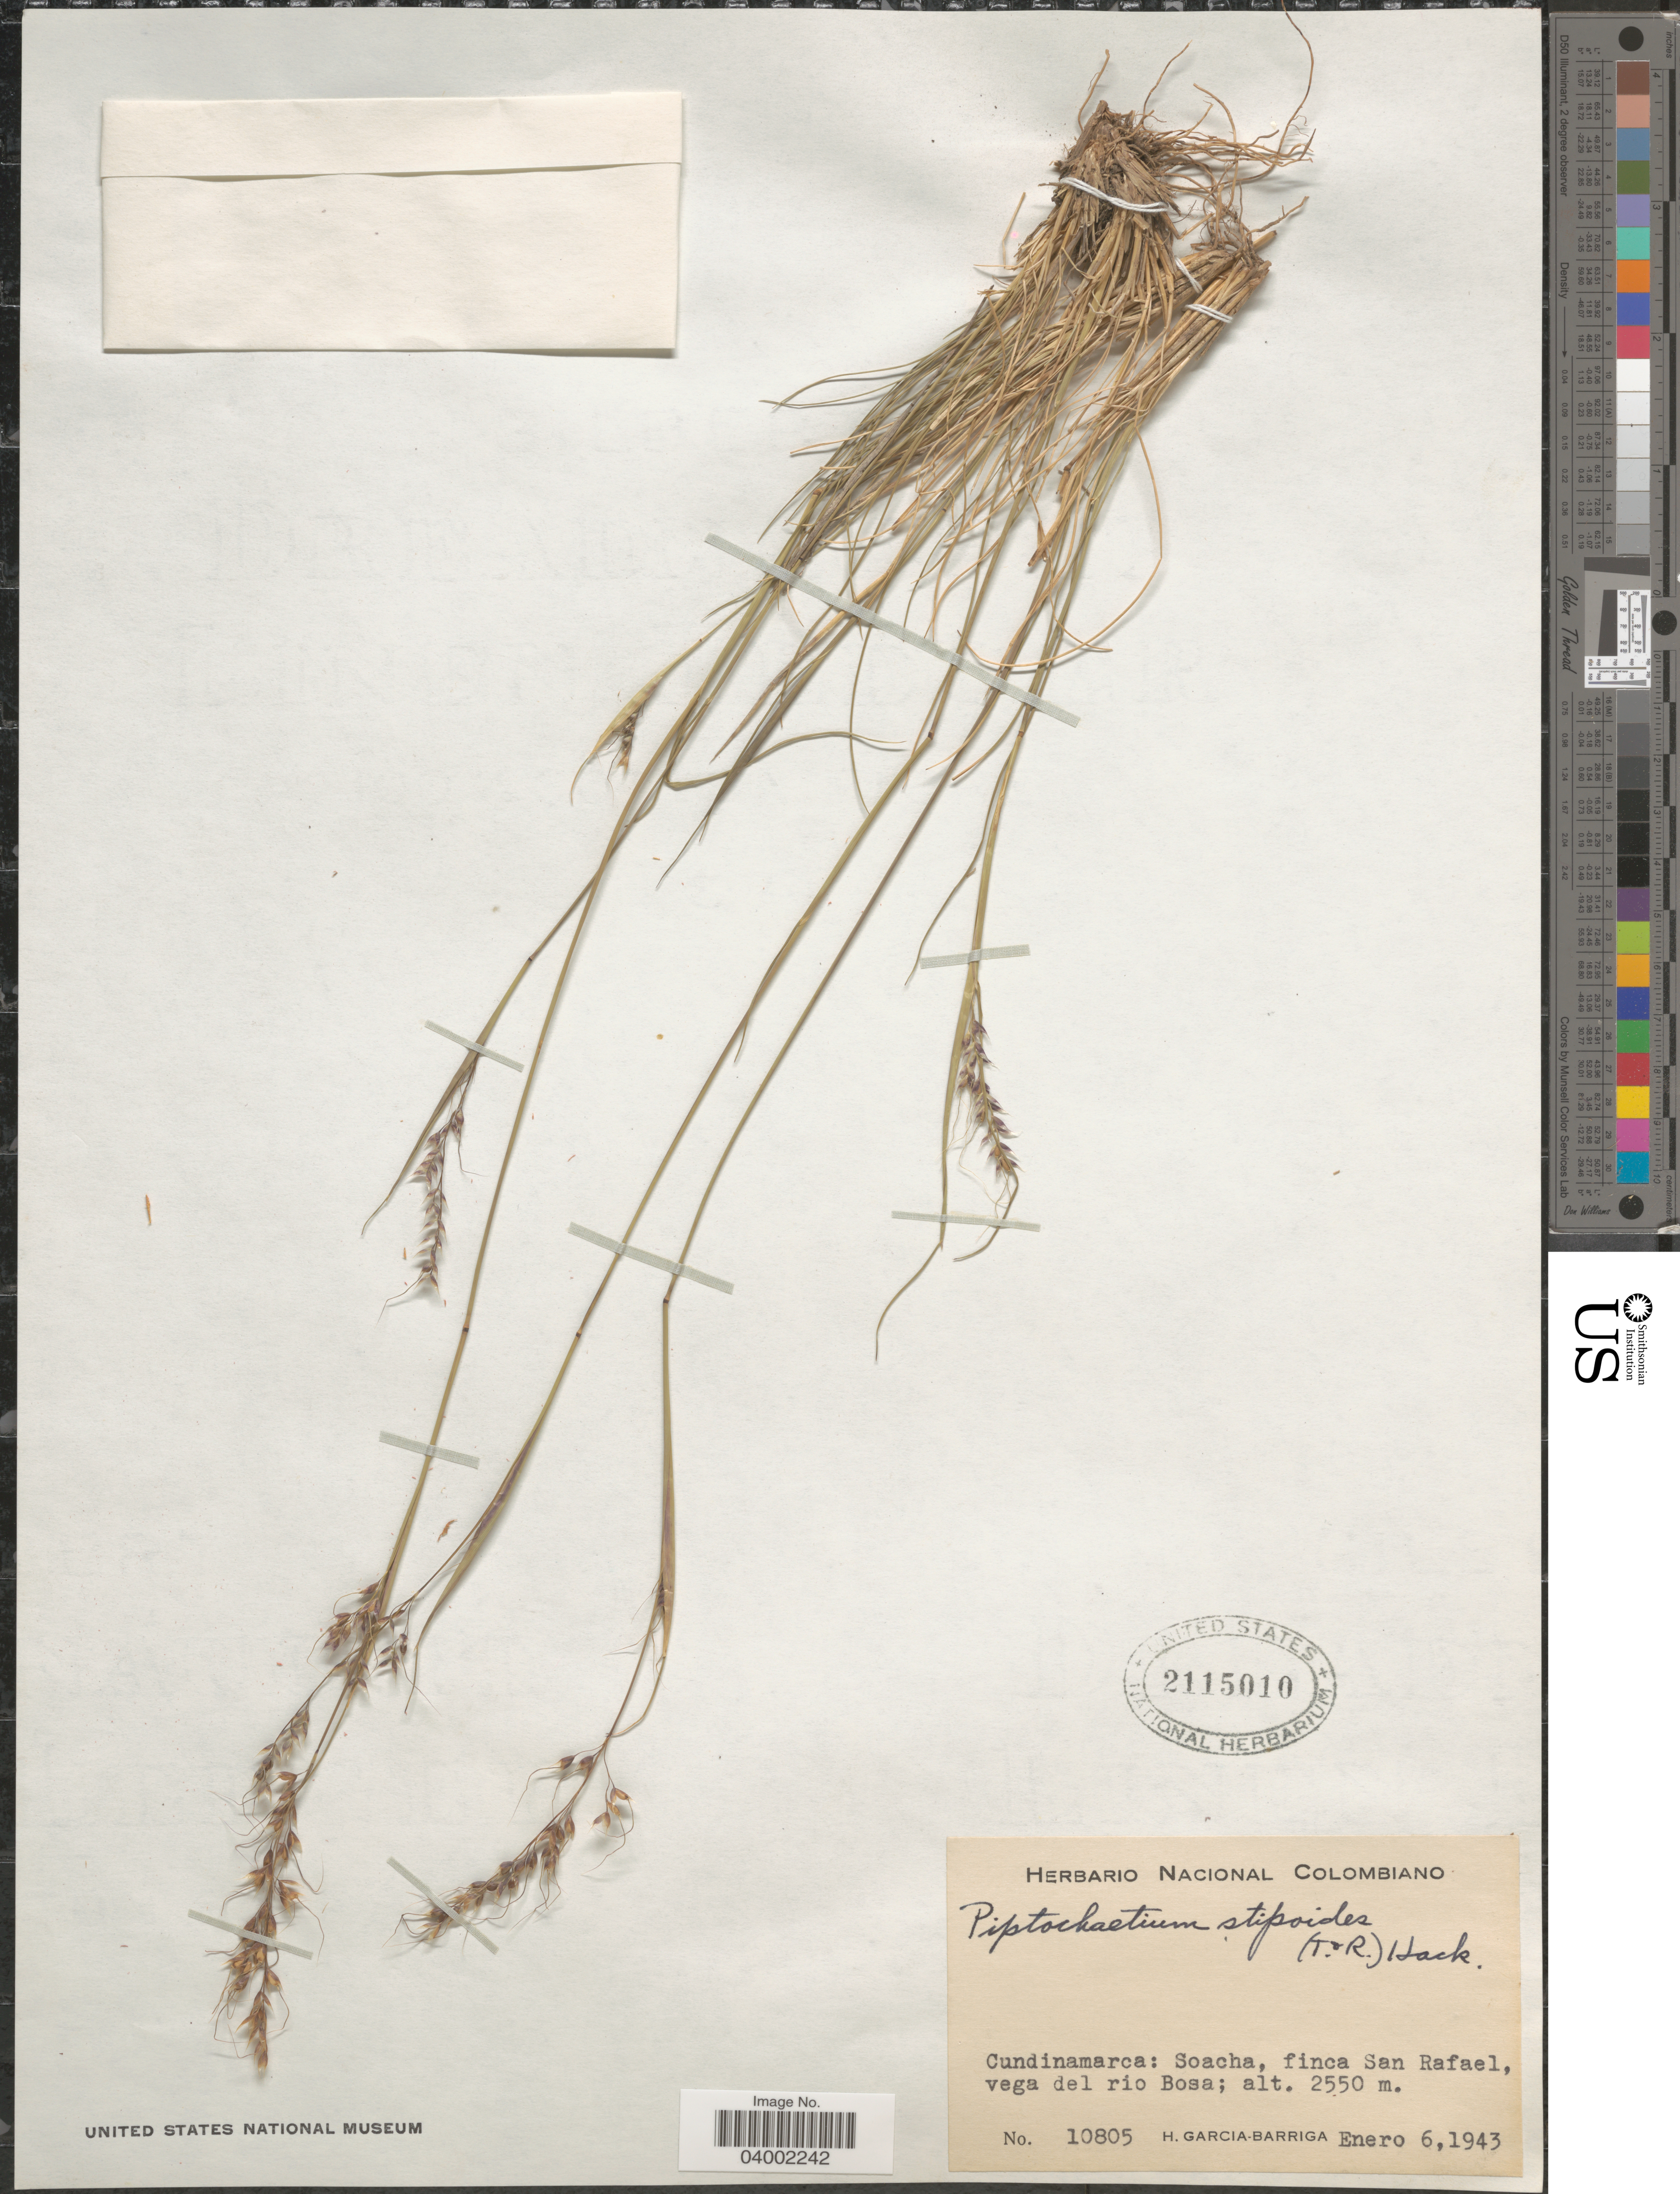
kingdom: Plantae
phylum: Tracheophyta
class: Liliopsida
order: Poales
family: Poaceae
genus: Piptochaetium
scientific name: Piptochaetium stipoides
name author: (Trin. & Rupr.) Hack. & Arechav.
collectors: H. García Barriga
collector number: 10805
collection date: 1943-01-06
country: Colombia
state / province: Cundinamarca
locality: Soacha, finca San Rafael, vega del río Bosa.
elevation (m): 2550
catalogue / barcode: US 2115010